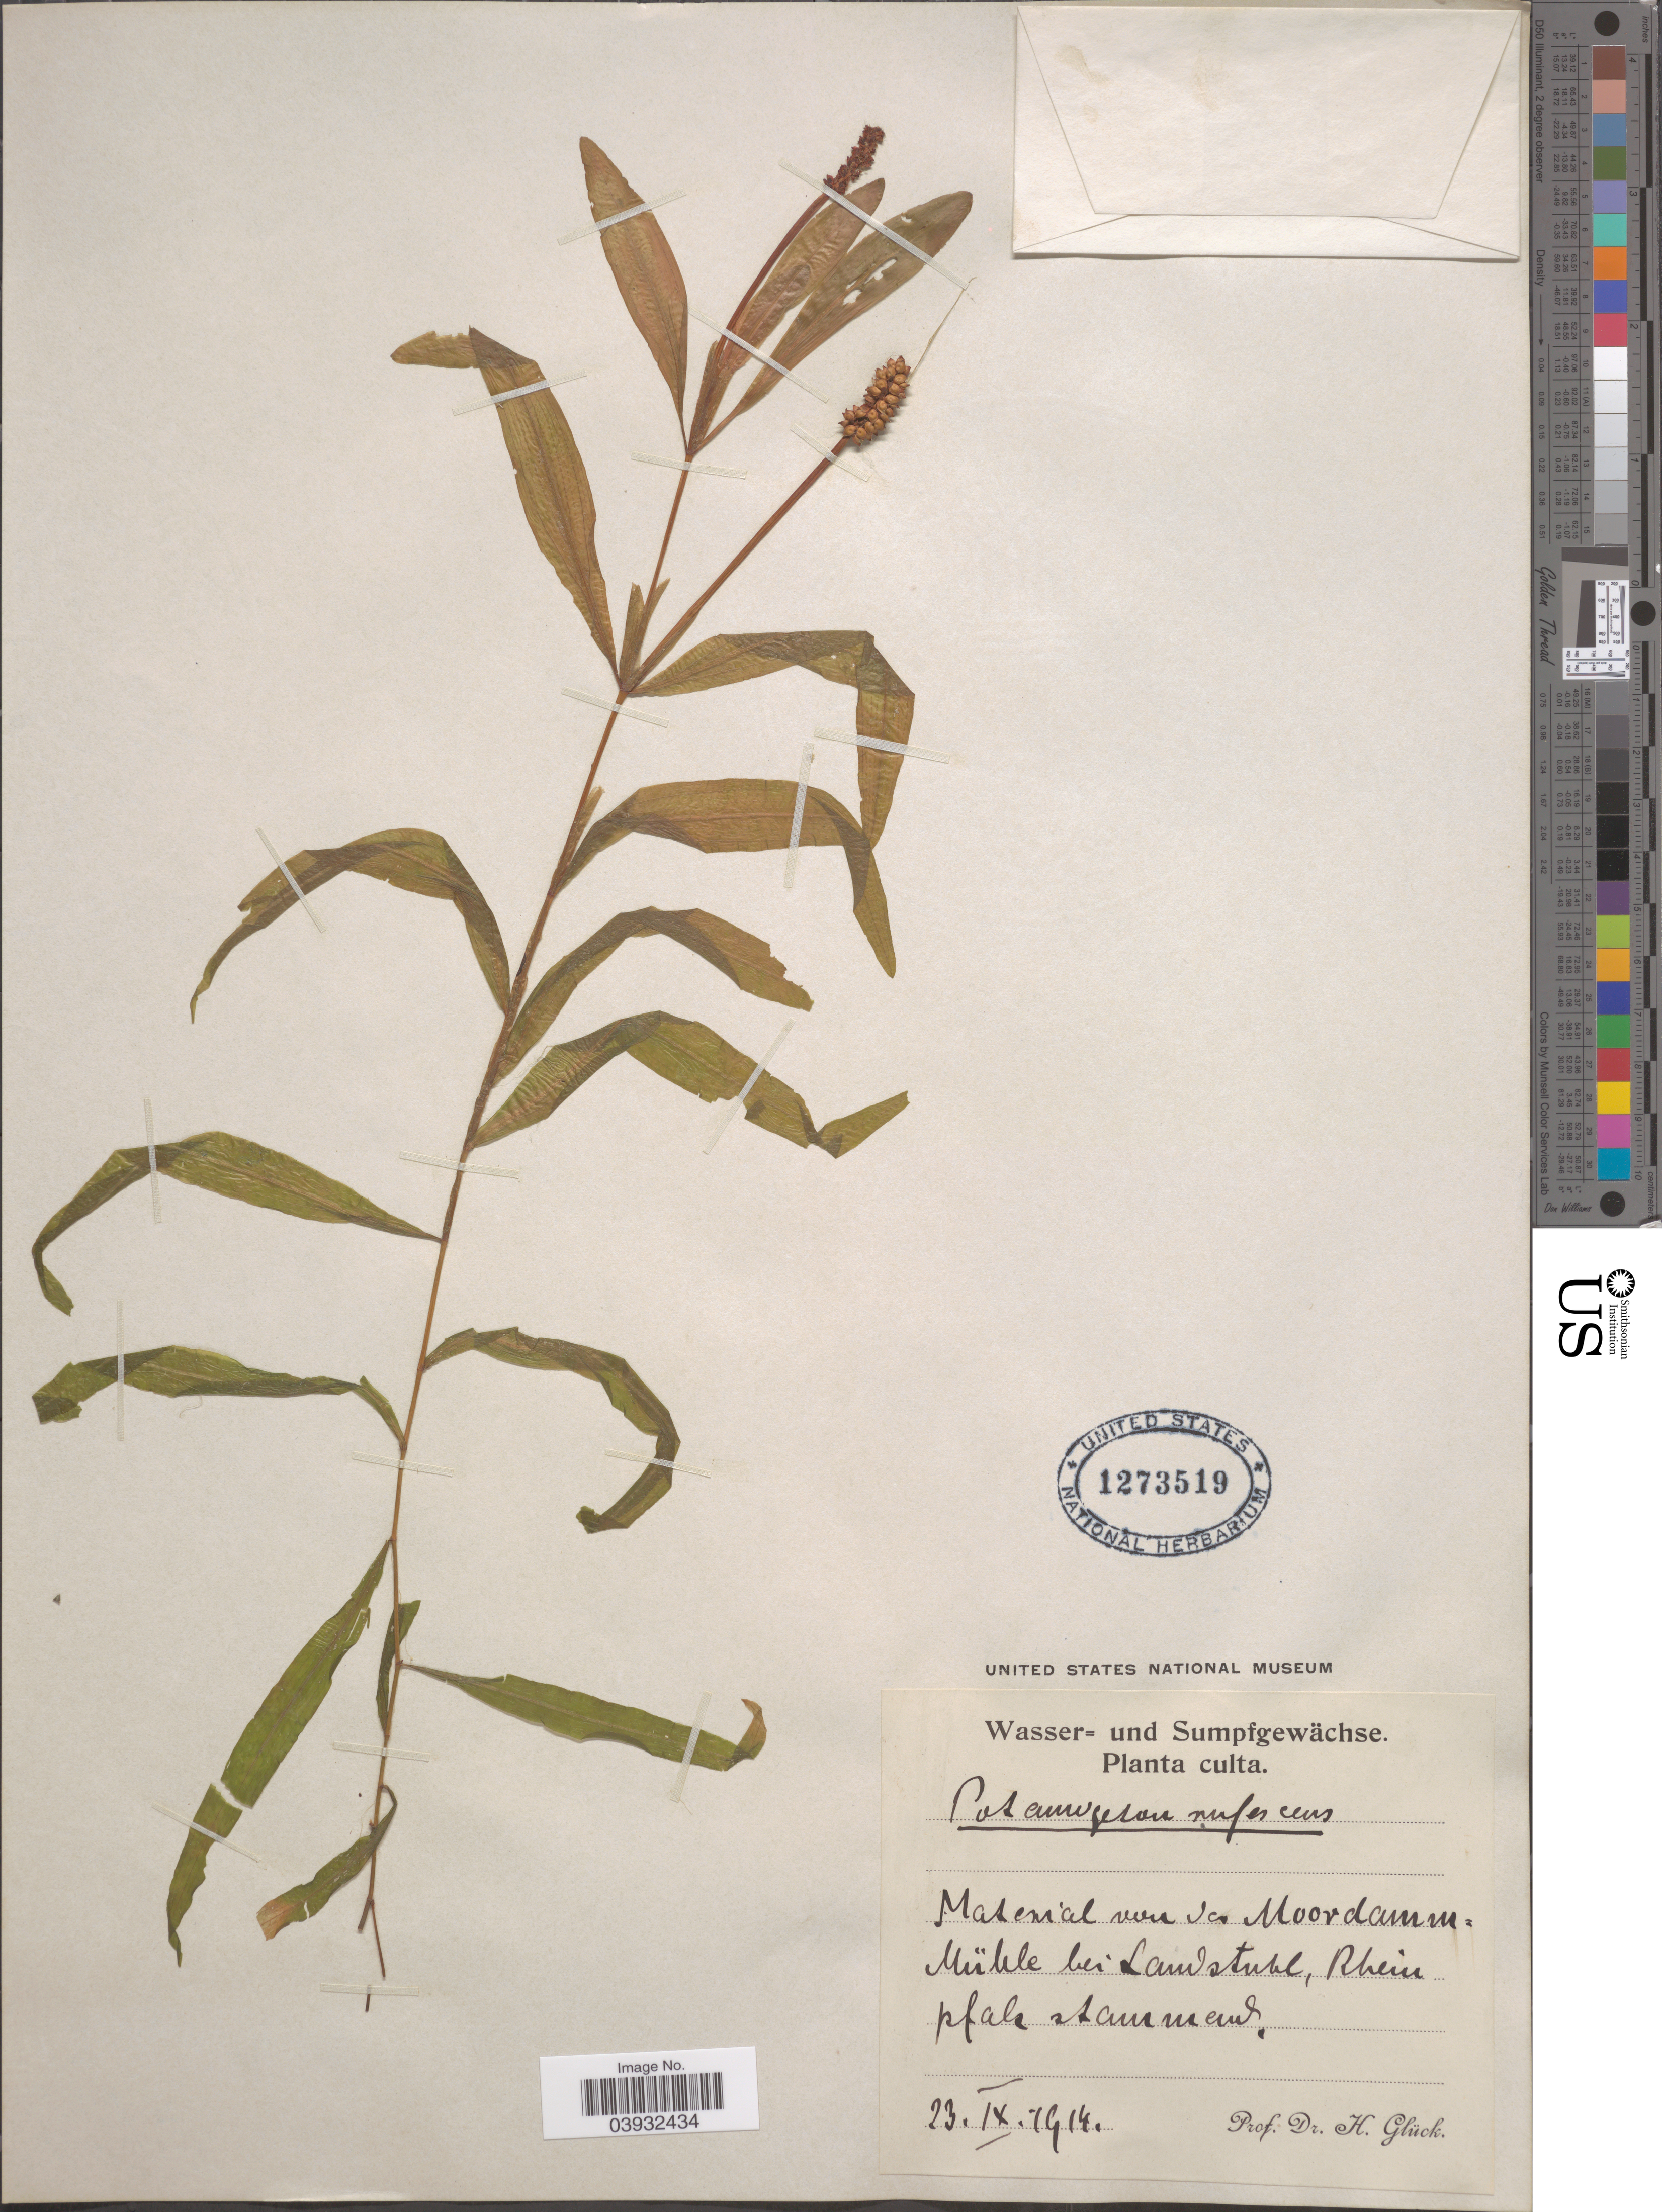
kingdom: Plantae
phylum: Tracheophyta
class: Liliopsida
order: Alismatales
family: Potamogetonaceae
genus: Potamogeton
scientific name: Potamogeton rufescens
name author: Schrad.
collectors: H. Glück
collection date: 1914-09-23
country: Germany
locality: Material von da Moordamm: Mühle bei Landstuhl, rhein pfalz stamman [interpreted].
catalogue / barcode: US 1273519